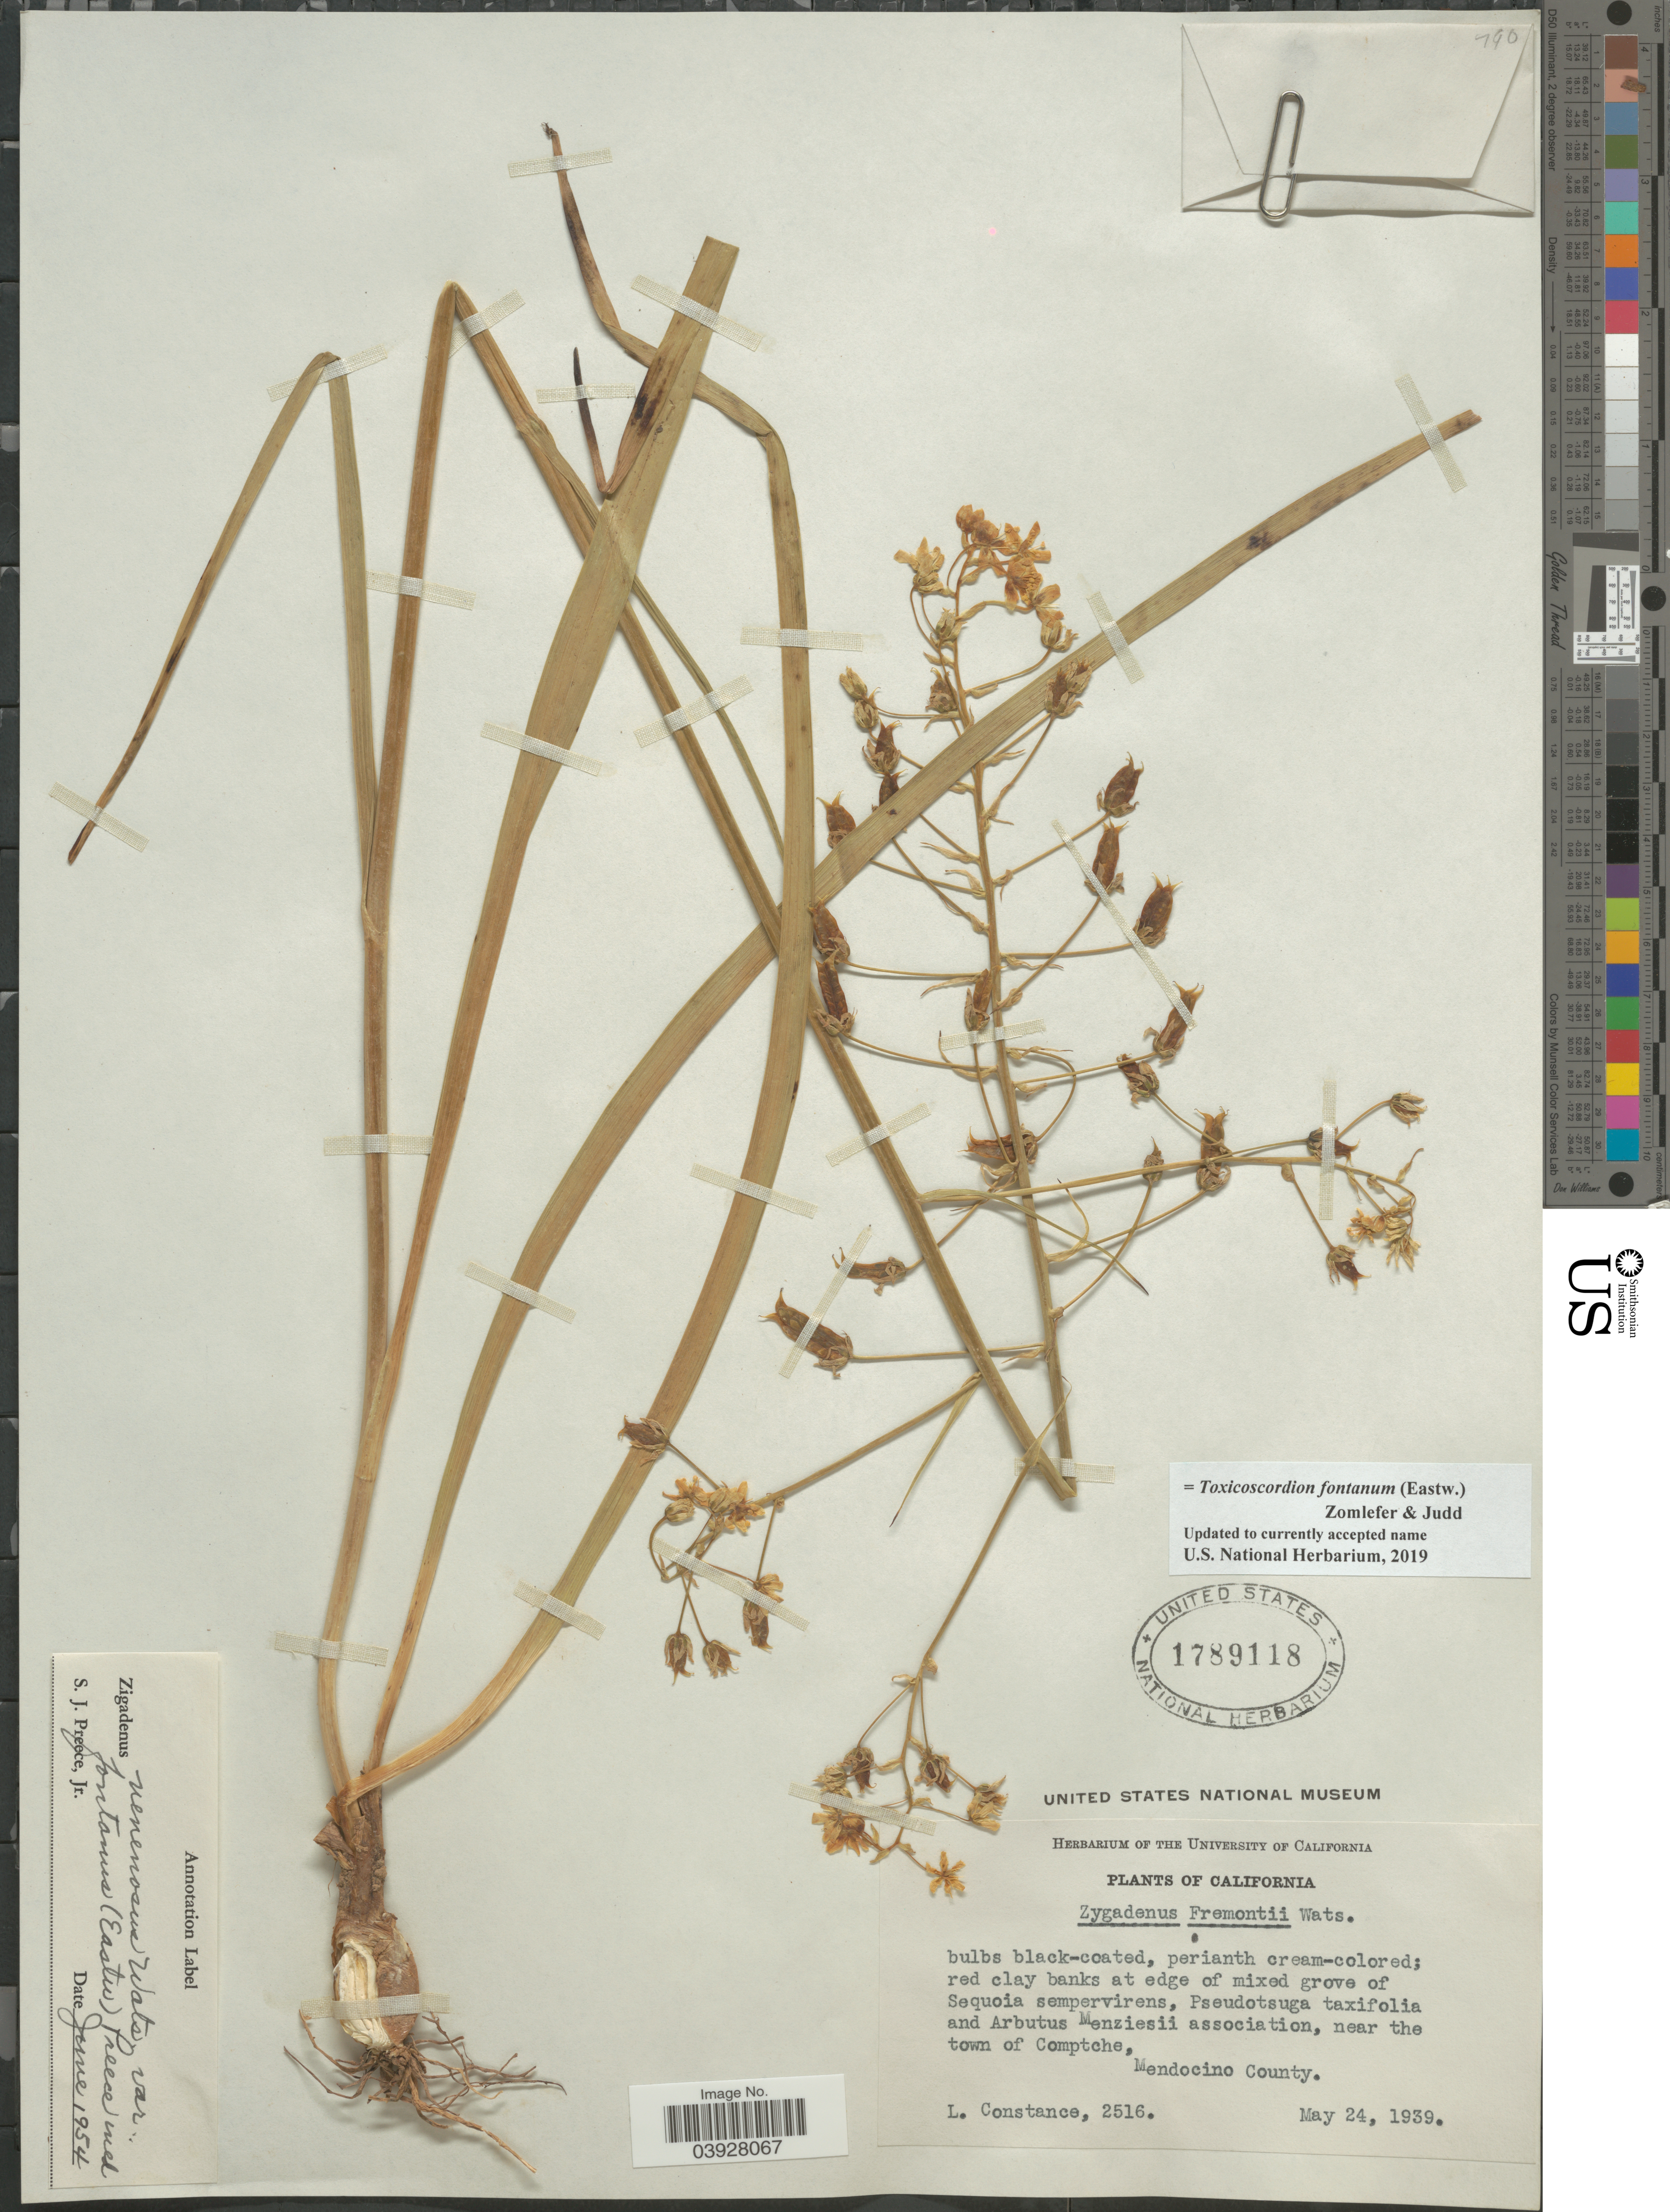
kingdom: Plantae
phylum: Tracheophyta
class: Liliopsida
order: Liliales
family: Melanthiaceae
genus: Toxicoscordion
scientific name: Toxicoscordion fontanum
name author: (Eastw.) Zomlefer & Judd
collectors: L. Constance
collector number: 2516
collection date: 1939-05-24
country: United States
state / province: California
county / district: Mendocino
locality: Near the town of Comptche, Mendocino County.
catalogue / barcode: US 1789118